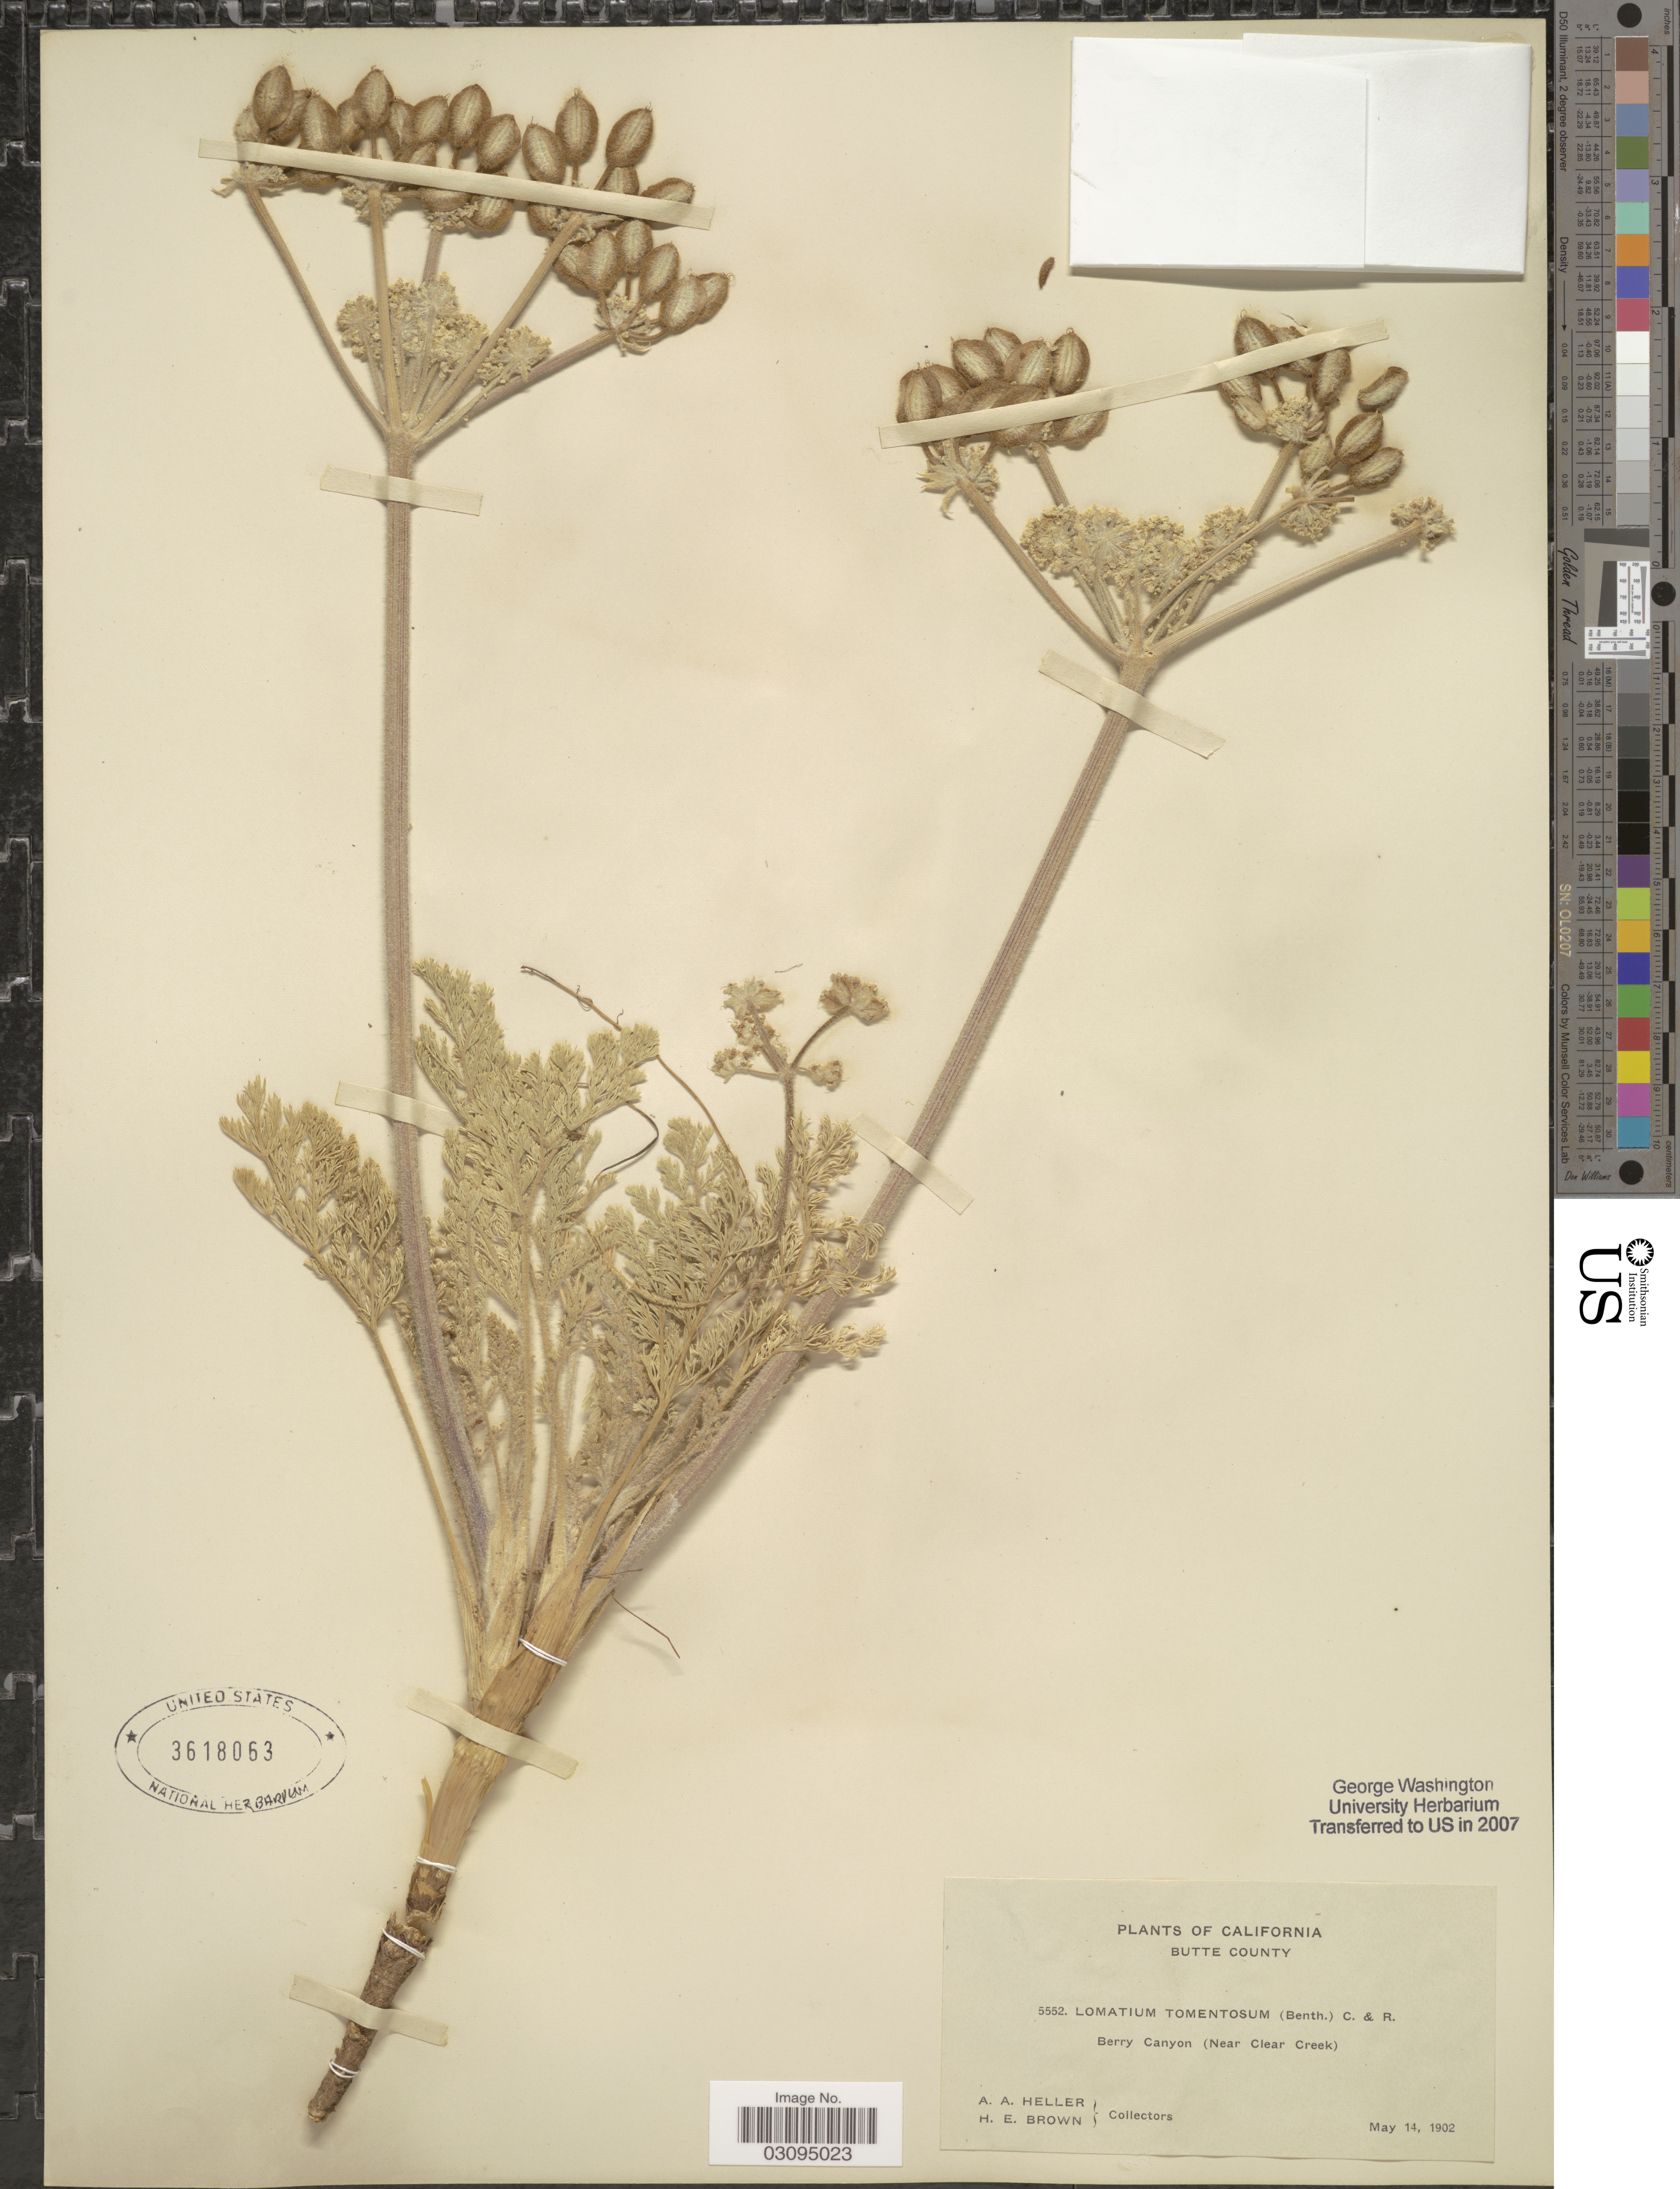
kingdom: Plantae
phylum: Tracheophyta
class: Magnoliopsida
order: Apiales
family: Apiaceae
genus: Lomatium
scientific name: Lomatium tomentosum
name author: (Benth.) J.M. Coult. & Rose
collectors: A. A. Heller & H. E. Brown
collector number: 5552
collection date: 1902-05-14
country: United States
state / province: California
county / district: Butte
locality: Butte County, Berry Canyon (Near Clear Creek).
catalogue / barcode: US 3618063